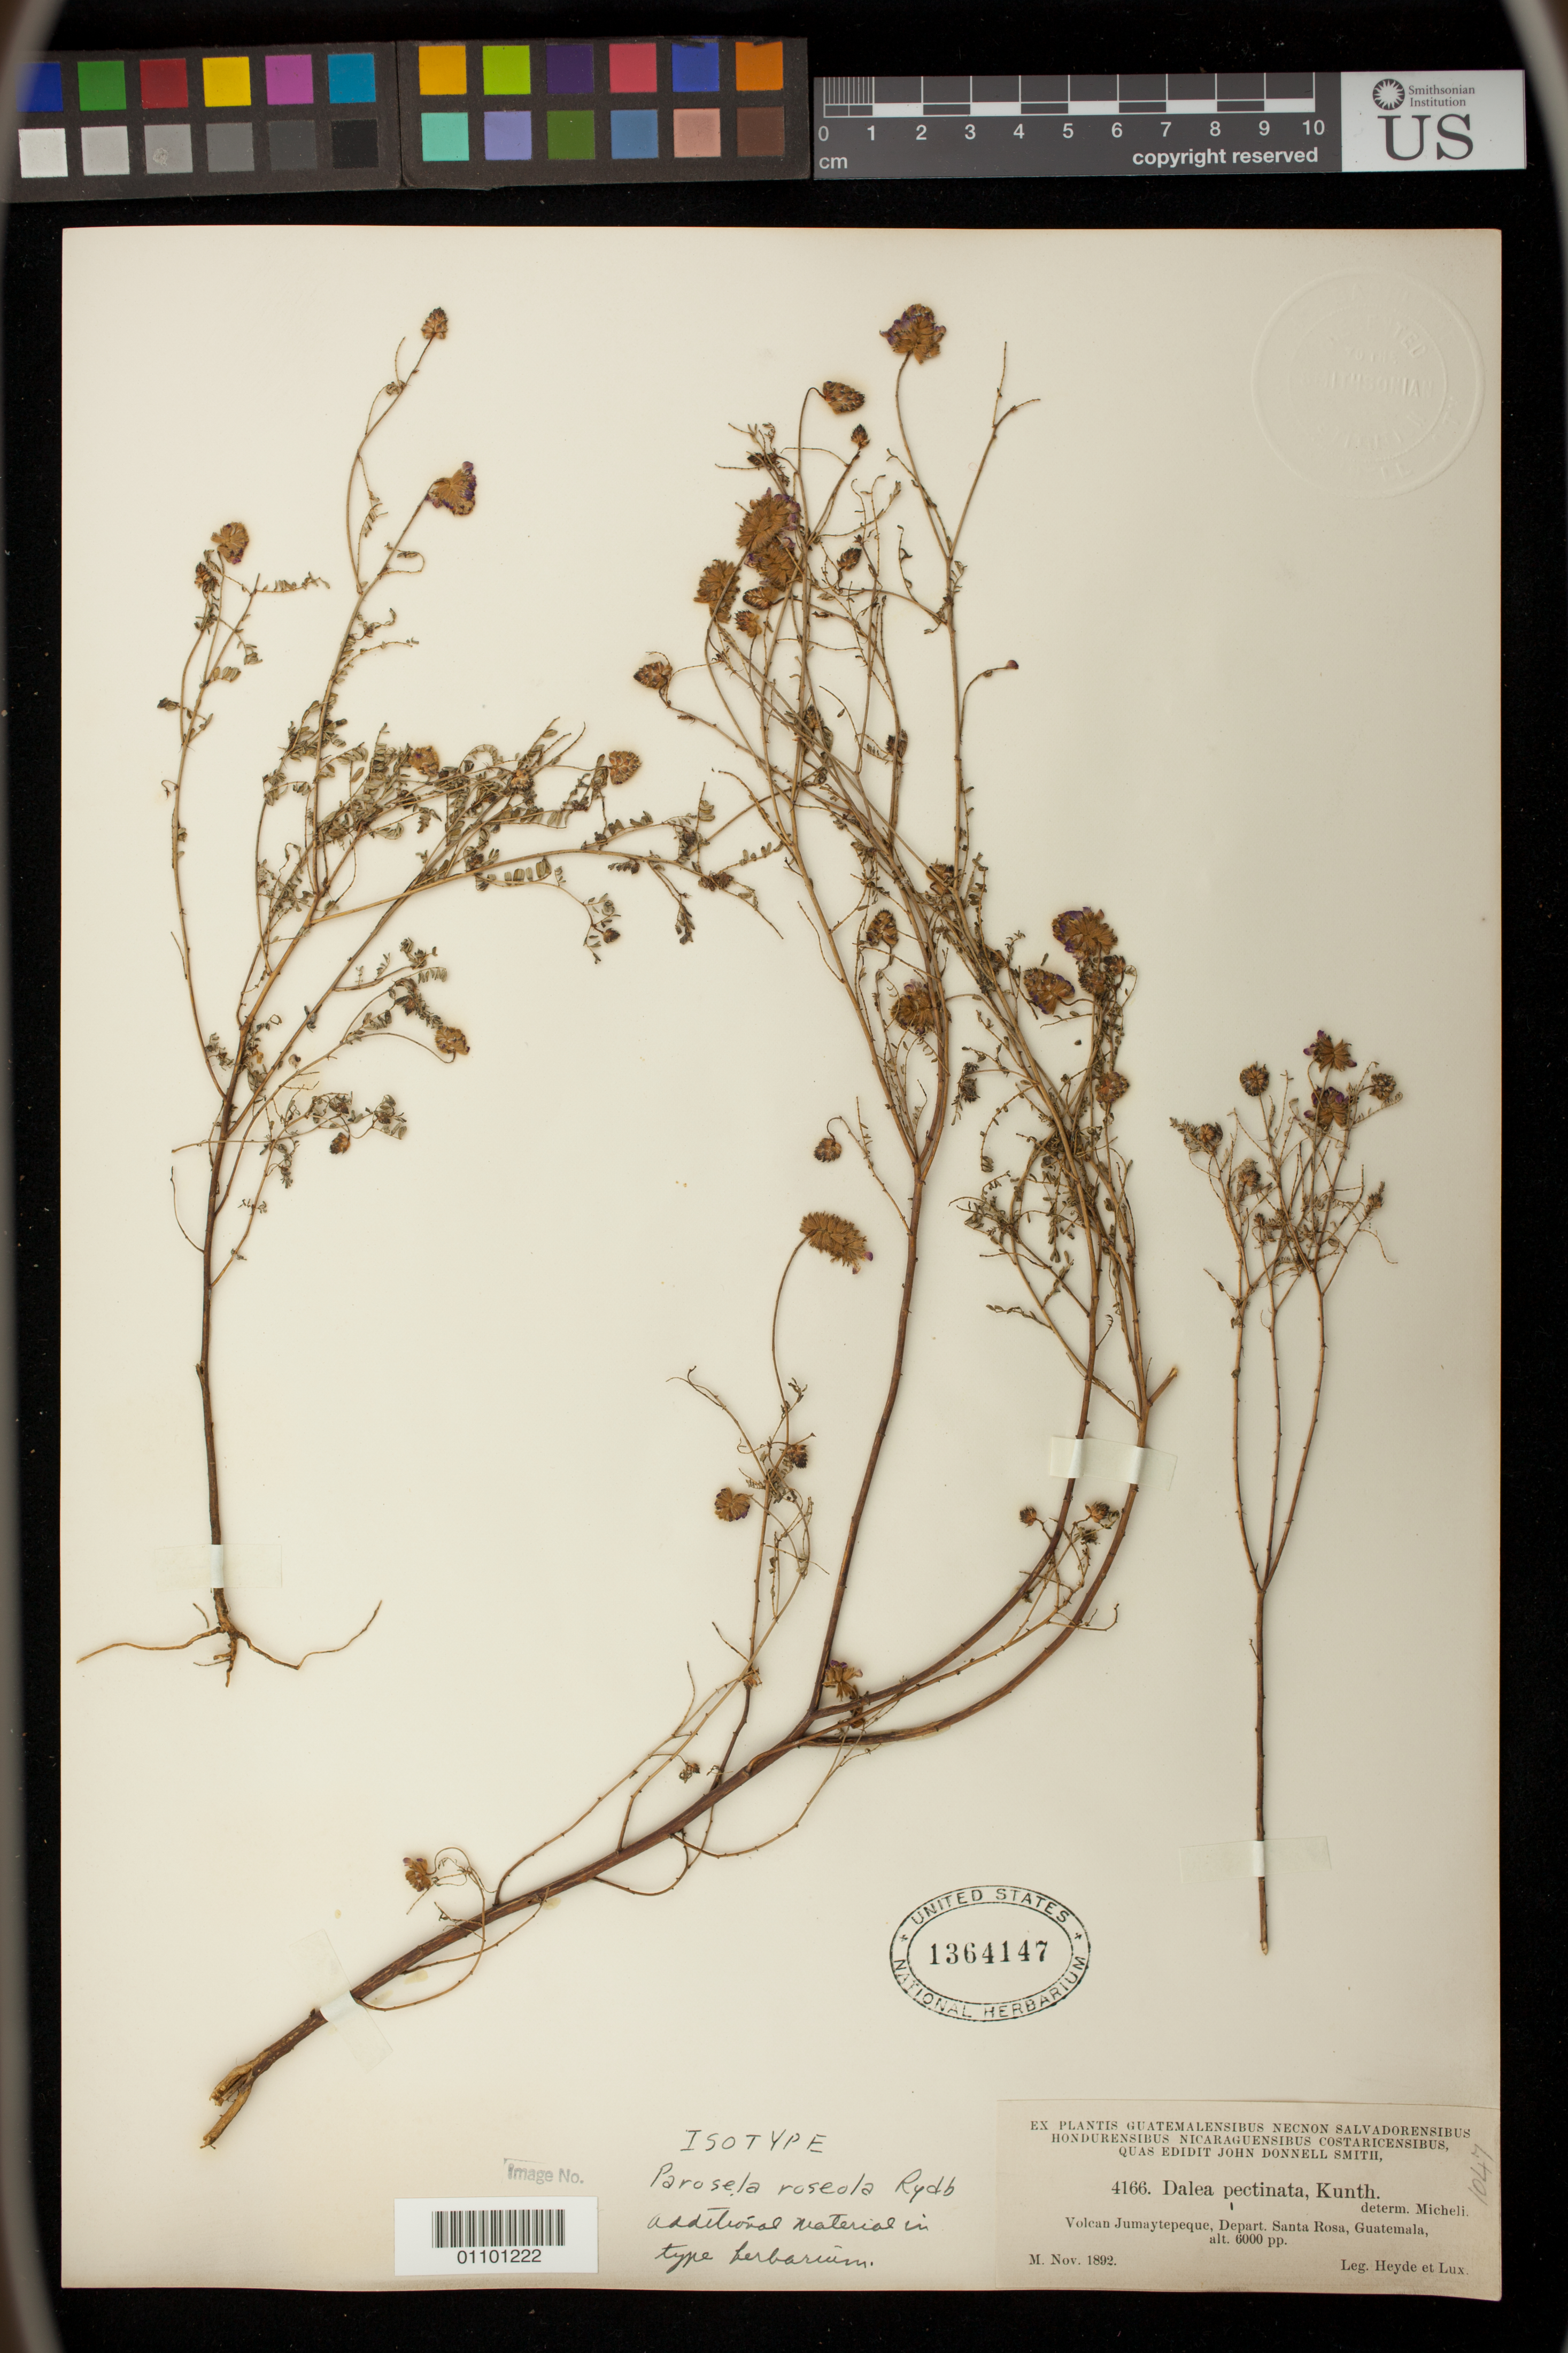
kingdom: Plantae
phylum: Tracheophyta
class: Magnoliopsida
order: Fabales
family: Fabaceae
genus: Parosela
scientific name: Parosela roseola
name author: Rydb.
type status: Isotype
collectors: E. T. Heyde & E. Lux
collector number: J.D.S. 4166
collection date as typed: Nov 1892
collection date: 1892-11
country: Guatemala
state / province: Santa Rosa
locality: Volcan Jumaytepeque.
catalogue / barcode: US 1364147